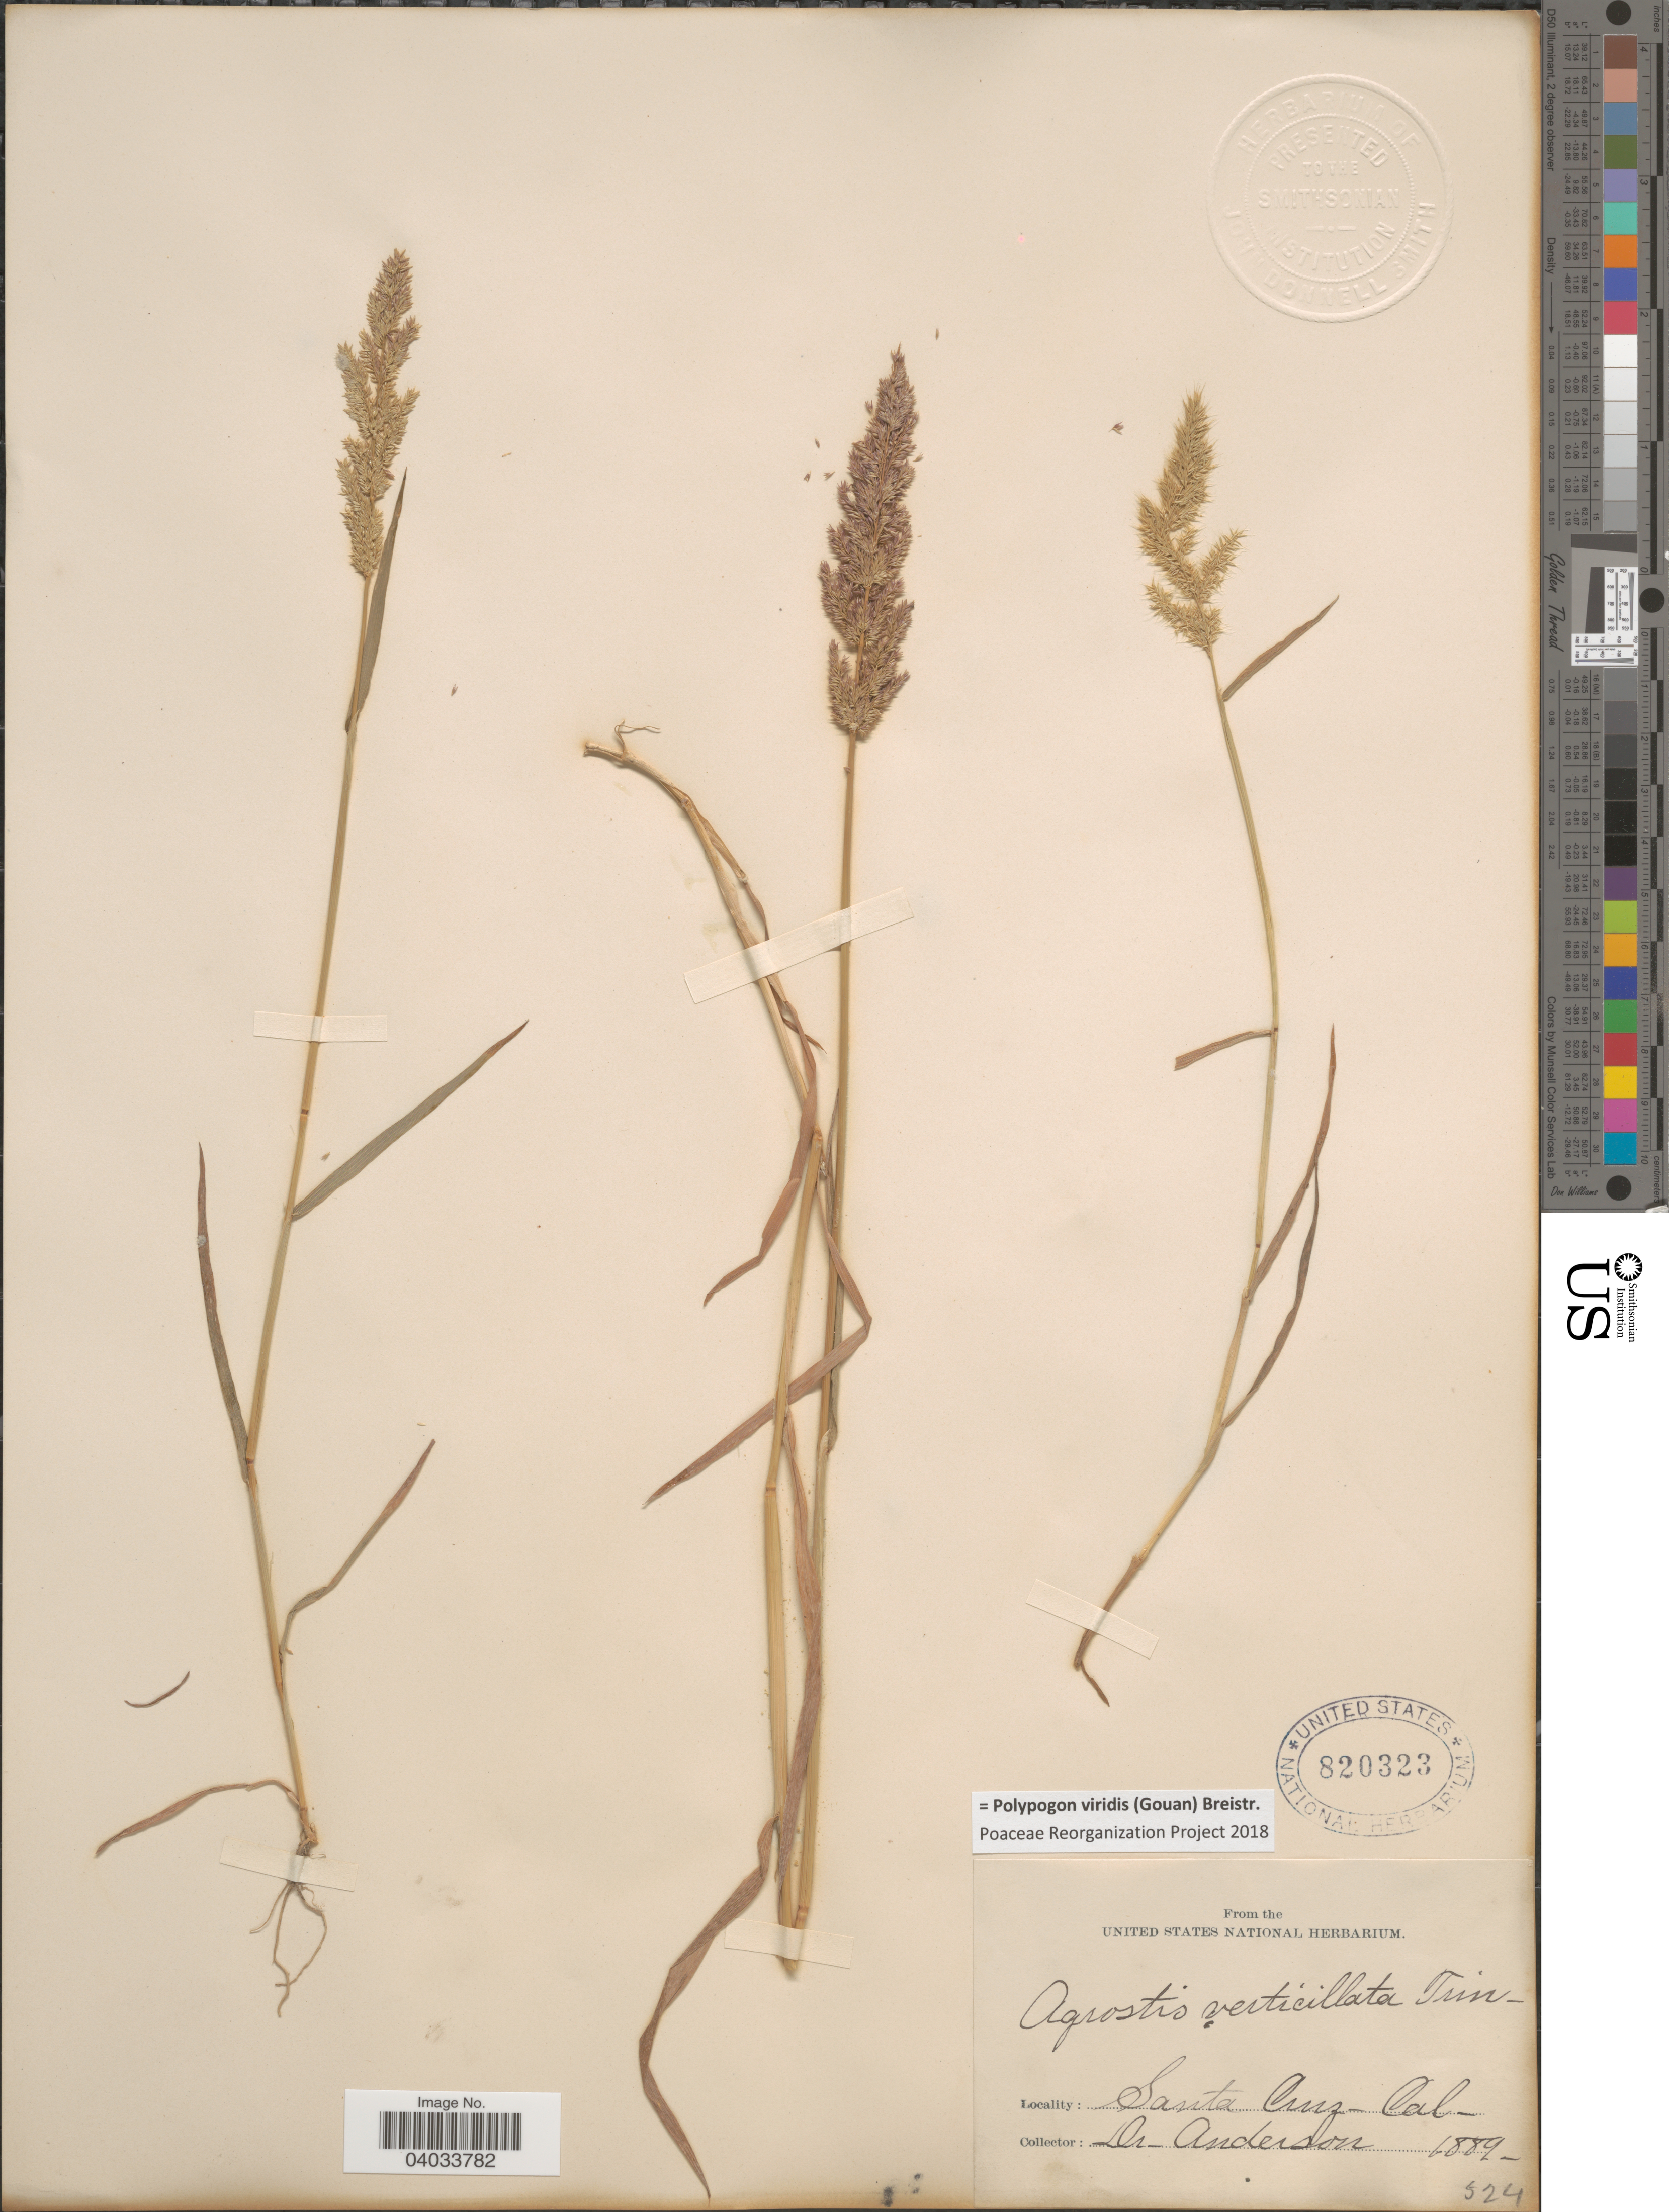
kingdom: Plantae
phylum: Tracheophyta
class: Liliopsida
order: Poales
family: Poaceae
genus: Polypogon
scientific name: Polypogon viridis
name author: (Gouan) Breistroffer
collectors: -. Anderson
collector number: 524?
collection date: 1889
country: United States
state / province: California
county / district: Santa Cruz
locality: Santa Cruz.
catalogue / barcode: US 820323